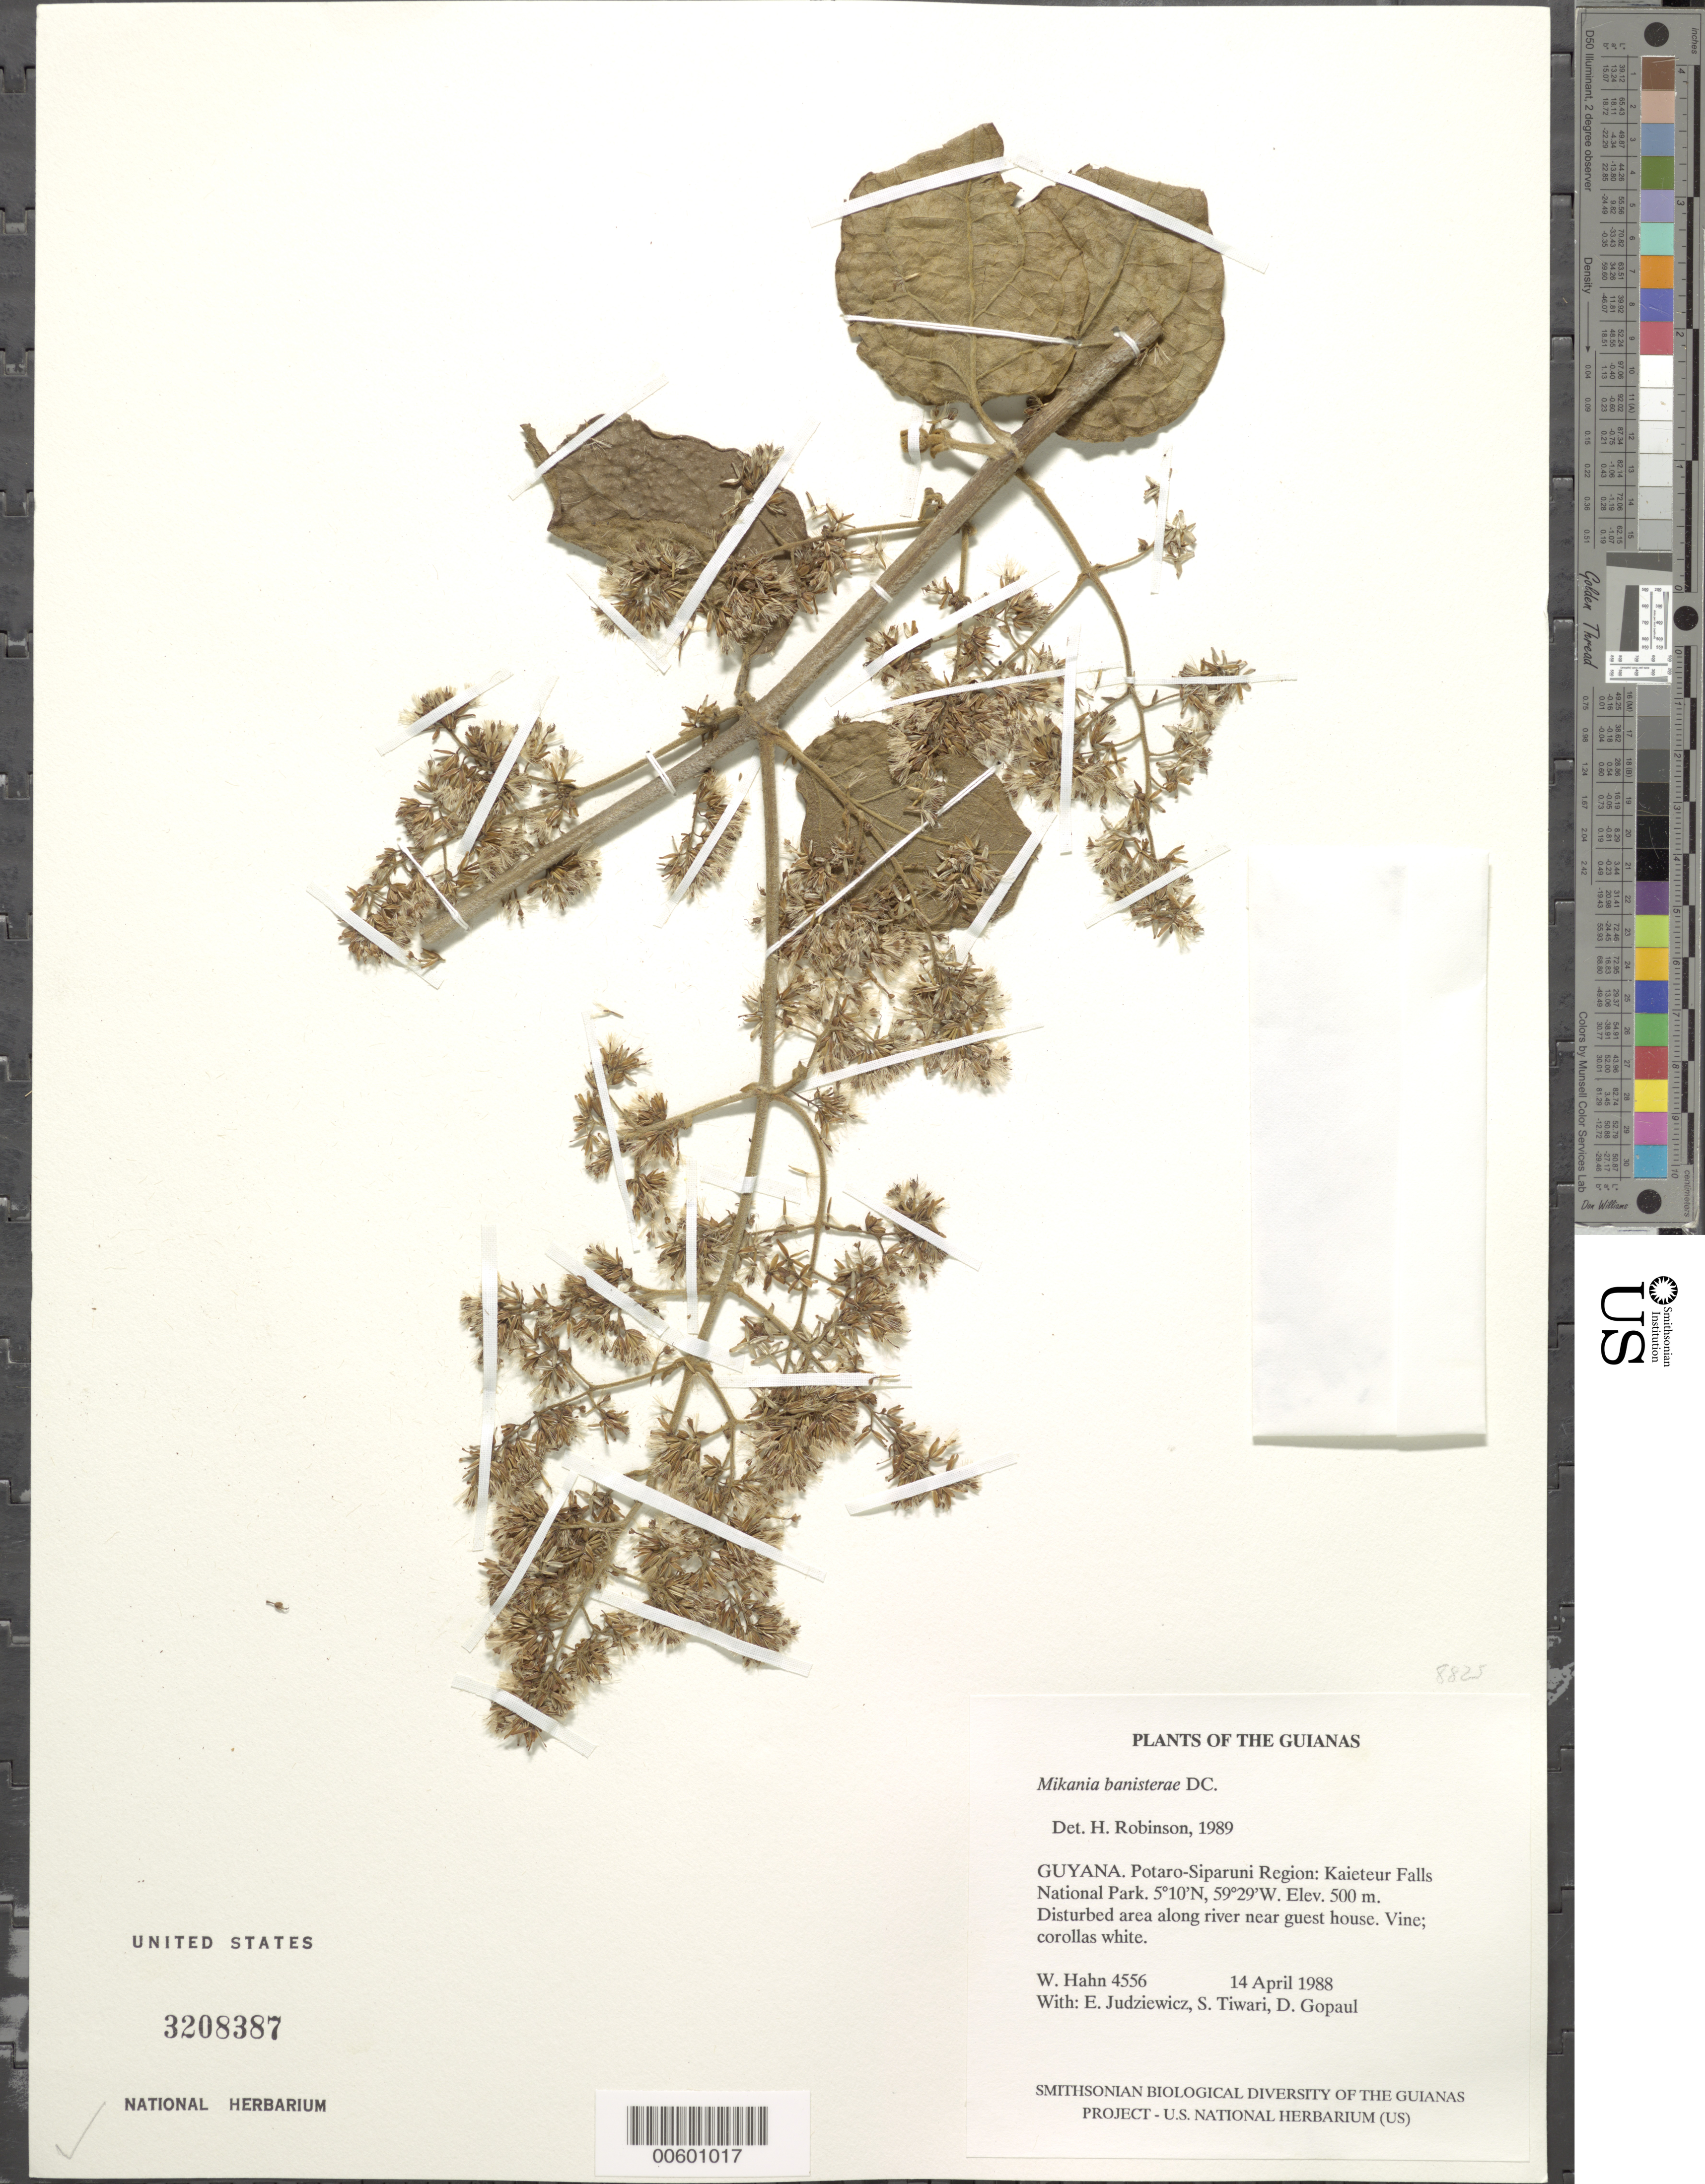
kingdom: Plantae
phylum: Tracheophyta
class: Magnoliopsida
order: Asterales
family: Asteraceae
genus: Mikania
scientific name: Mikania banisteriae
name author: DC.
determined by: Robinson, Harold E., (US)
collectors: W. Hahn, E. J. Judziewicz, S. Tiwari & D. Gopaul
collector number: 4556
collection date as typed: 14 April 1988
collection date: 1988-04-14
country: Guyana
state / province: Potaro-Siparuni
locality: Kaieteur Falls National Park. Near guest house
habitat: Disturbed area along river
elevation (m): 500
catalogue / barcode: US 3208387